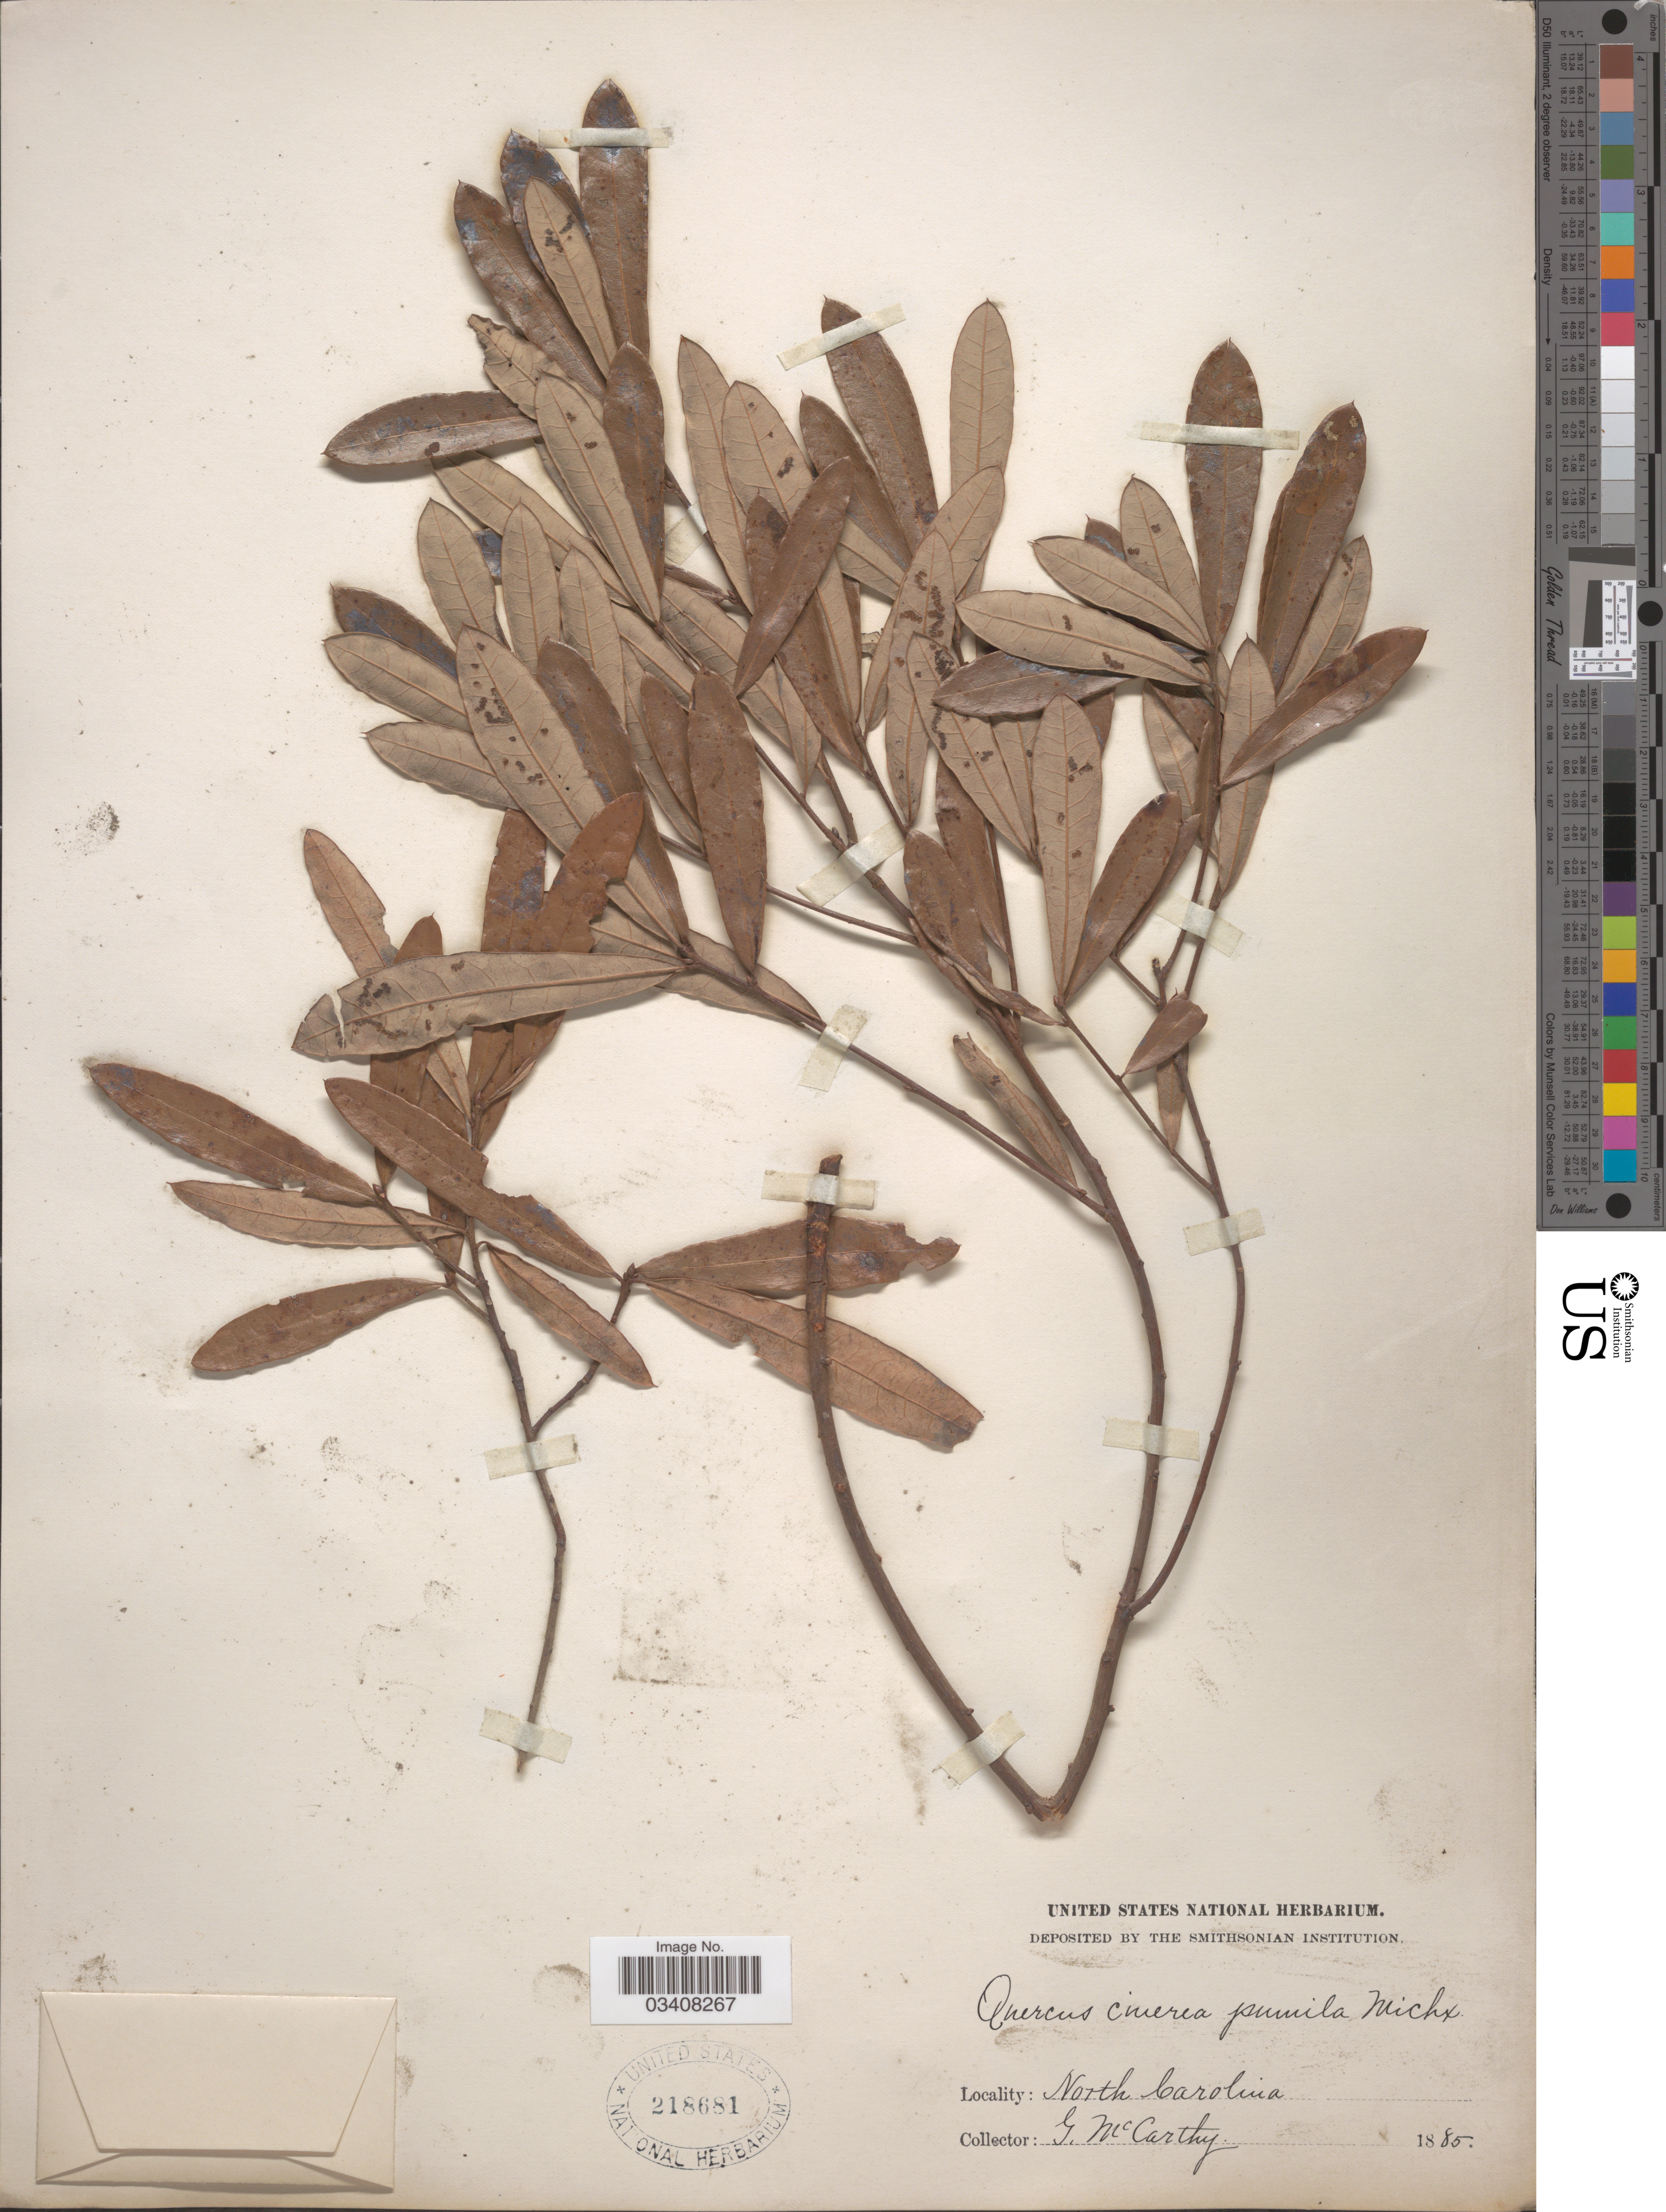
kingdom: Plantae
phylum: Tracheophyta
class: Magnoliopsida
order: Fagales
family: Fagaceae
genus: Quercus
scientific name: Quercus pumila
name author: Walter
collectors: G. McCarthy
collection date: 1885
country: United States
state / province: North Carolina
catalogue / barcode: US 218681